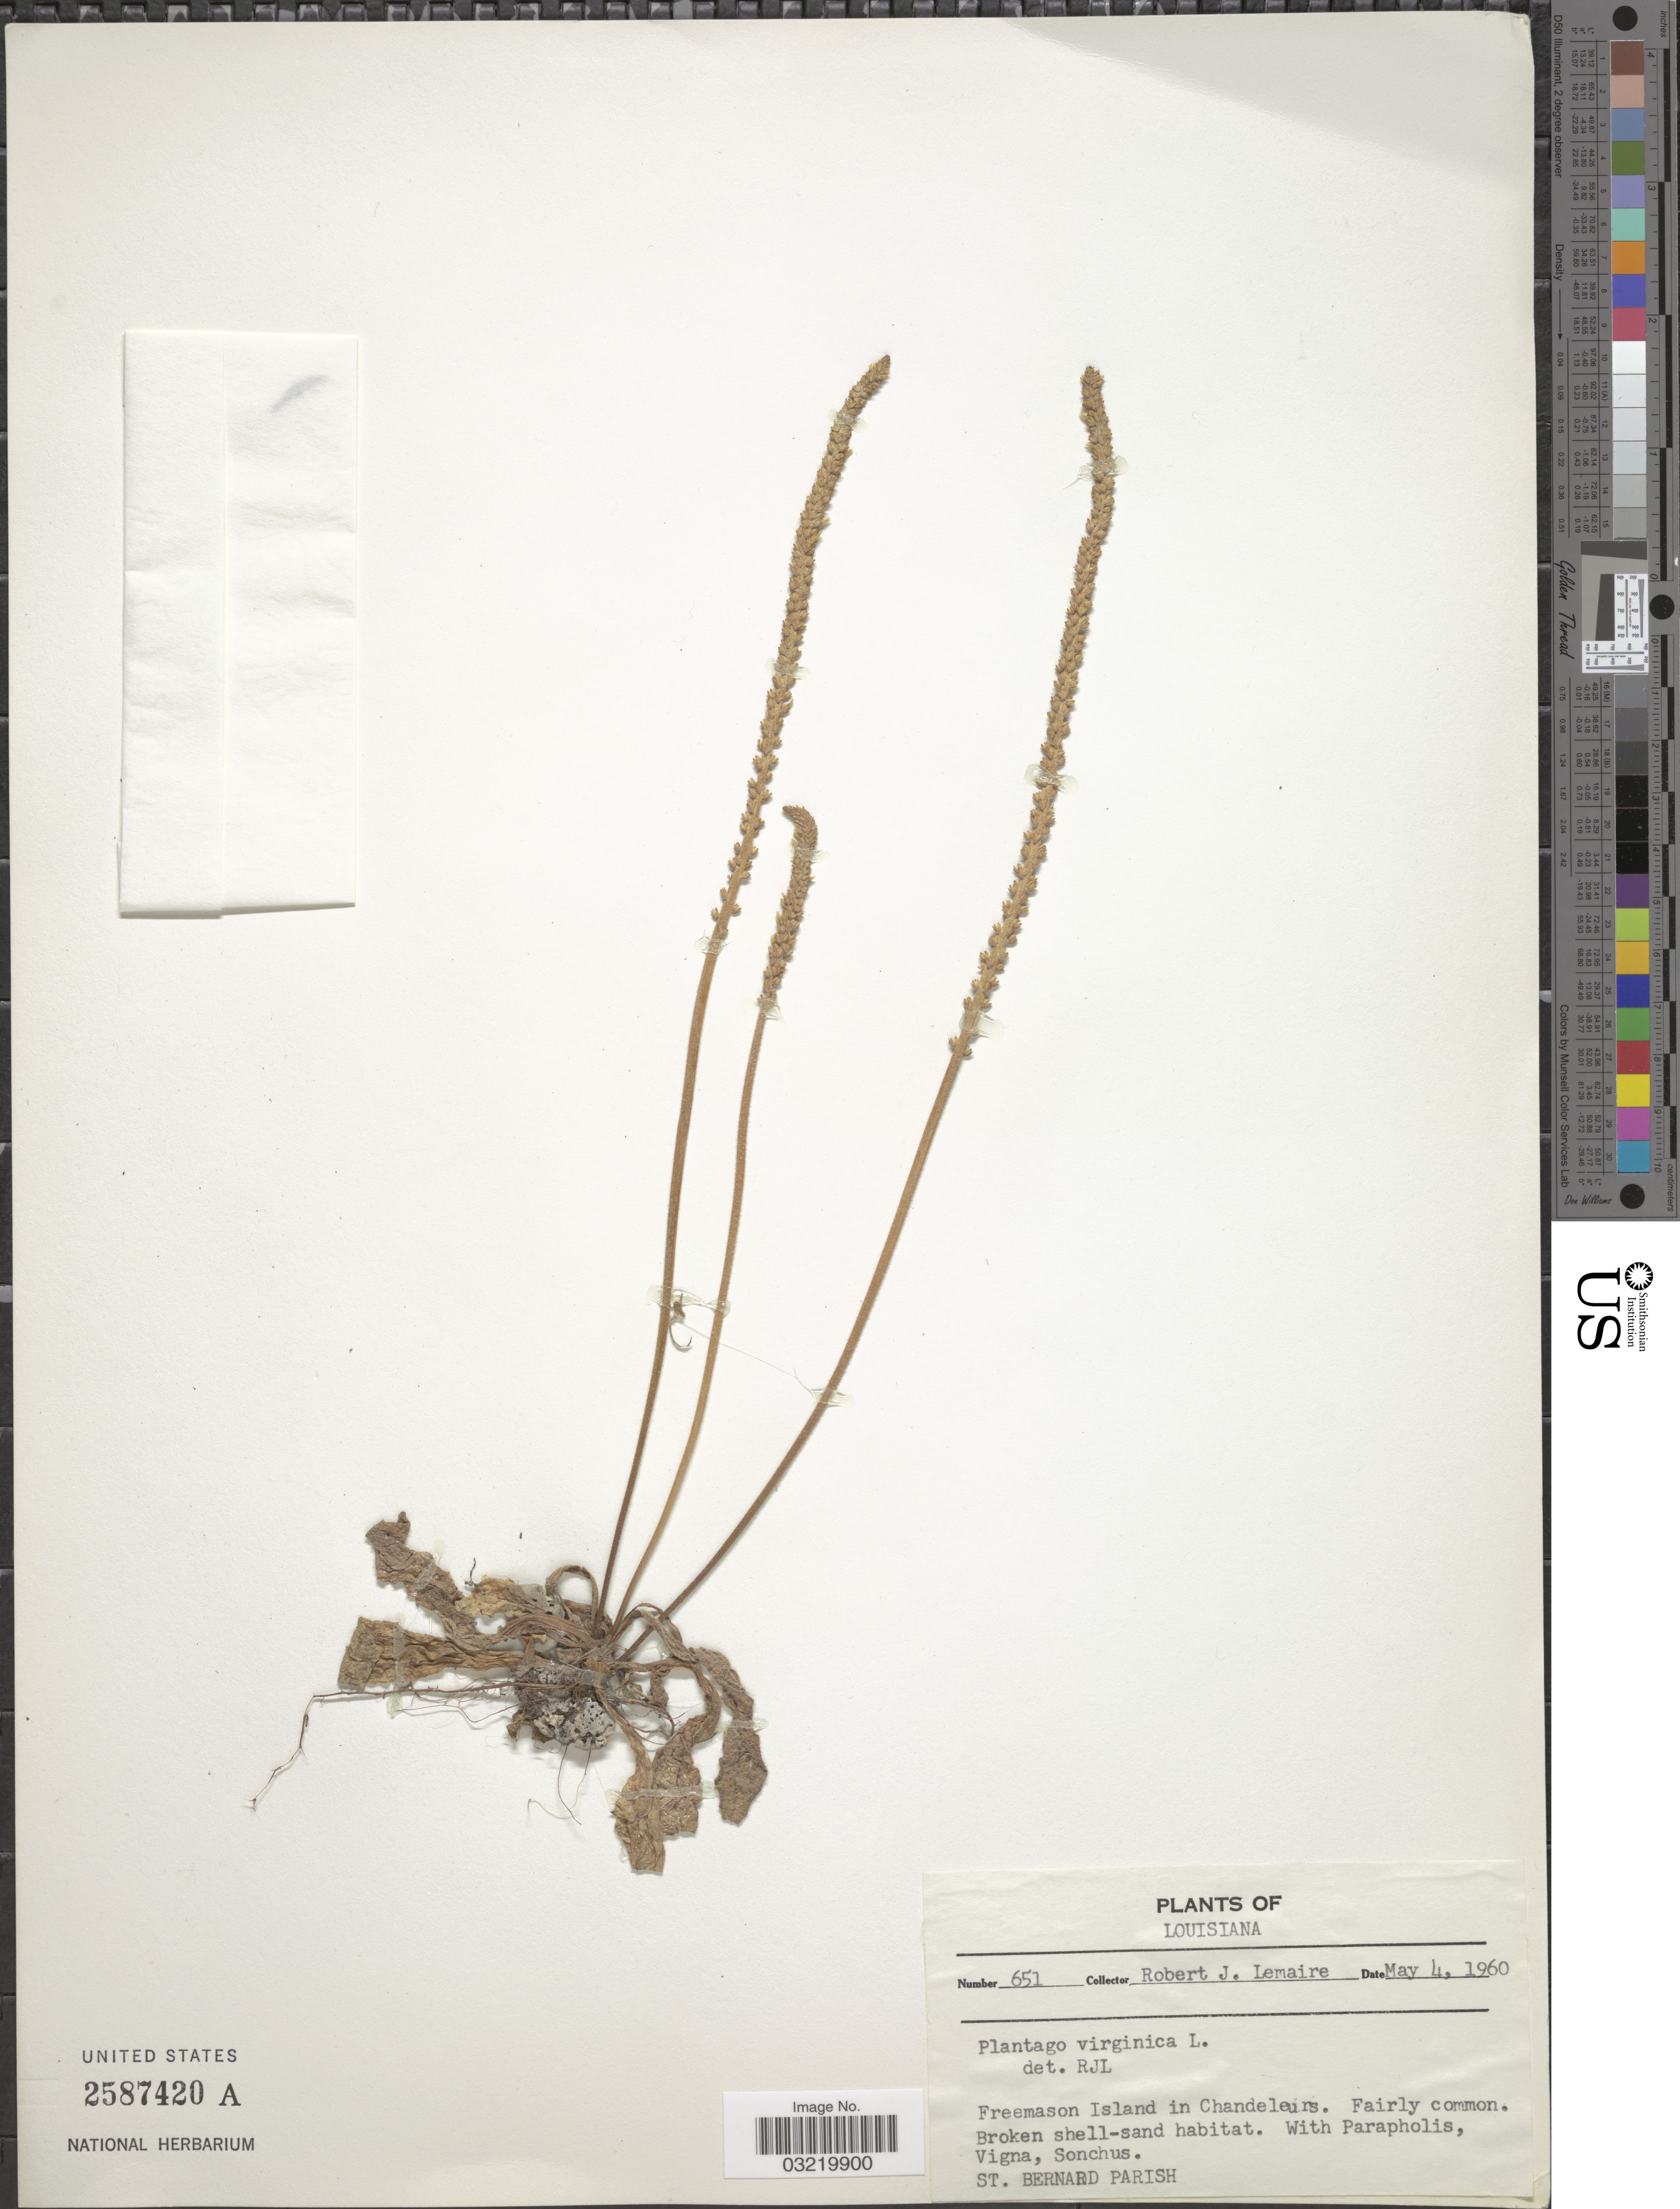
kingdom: Plantae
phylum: Tracheophyta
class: Magnoliopsida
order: Lamiales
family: Plantaginaceae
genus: Plantago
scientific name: Plantago virginica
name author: L.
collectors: R. J. Lemaire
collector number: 651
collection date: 1960-05-04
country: United States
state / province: Louisiana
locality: Freemason Island in Chandeleurs. St. Bernard Parish.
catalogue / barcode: US 2587420A